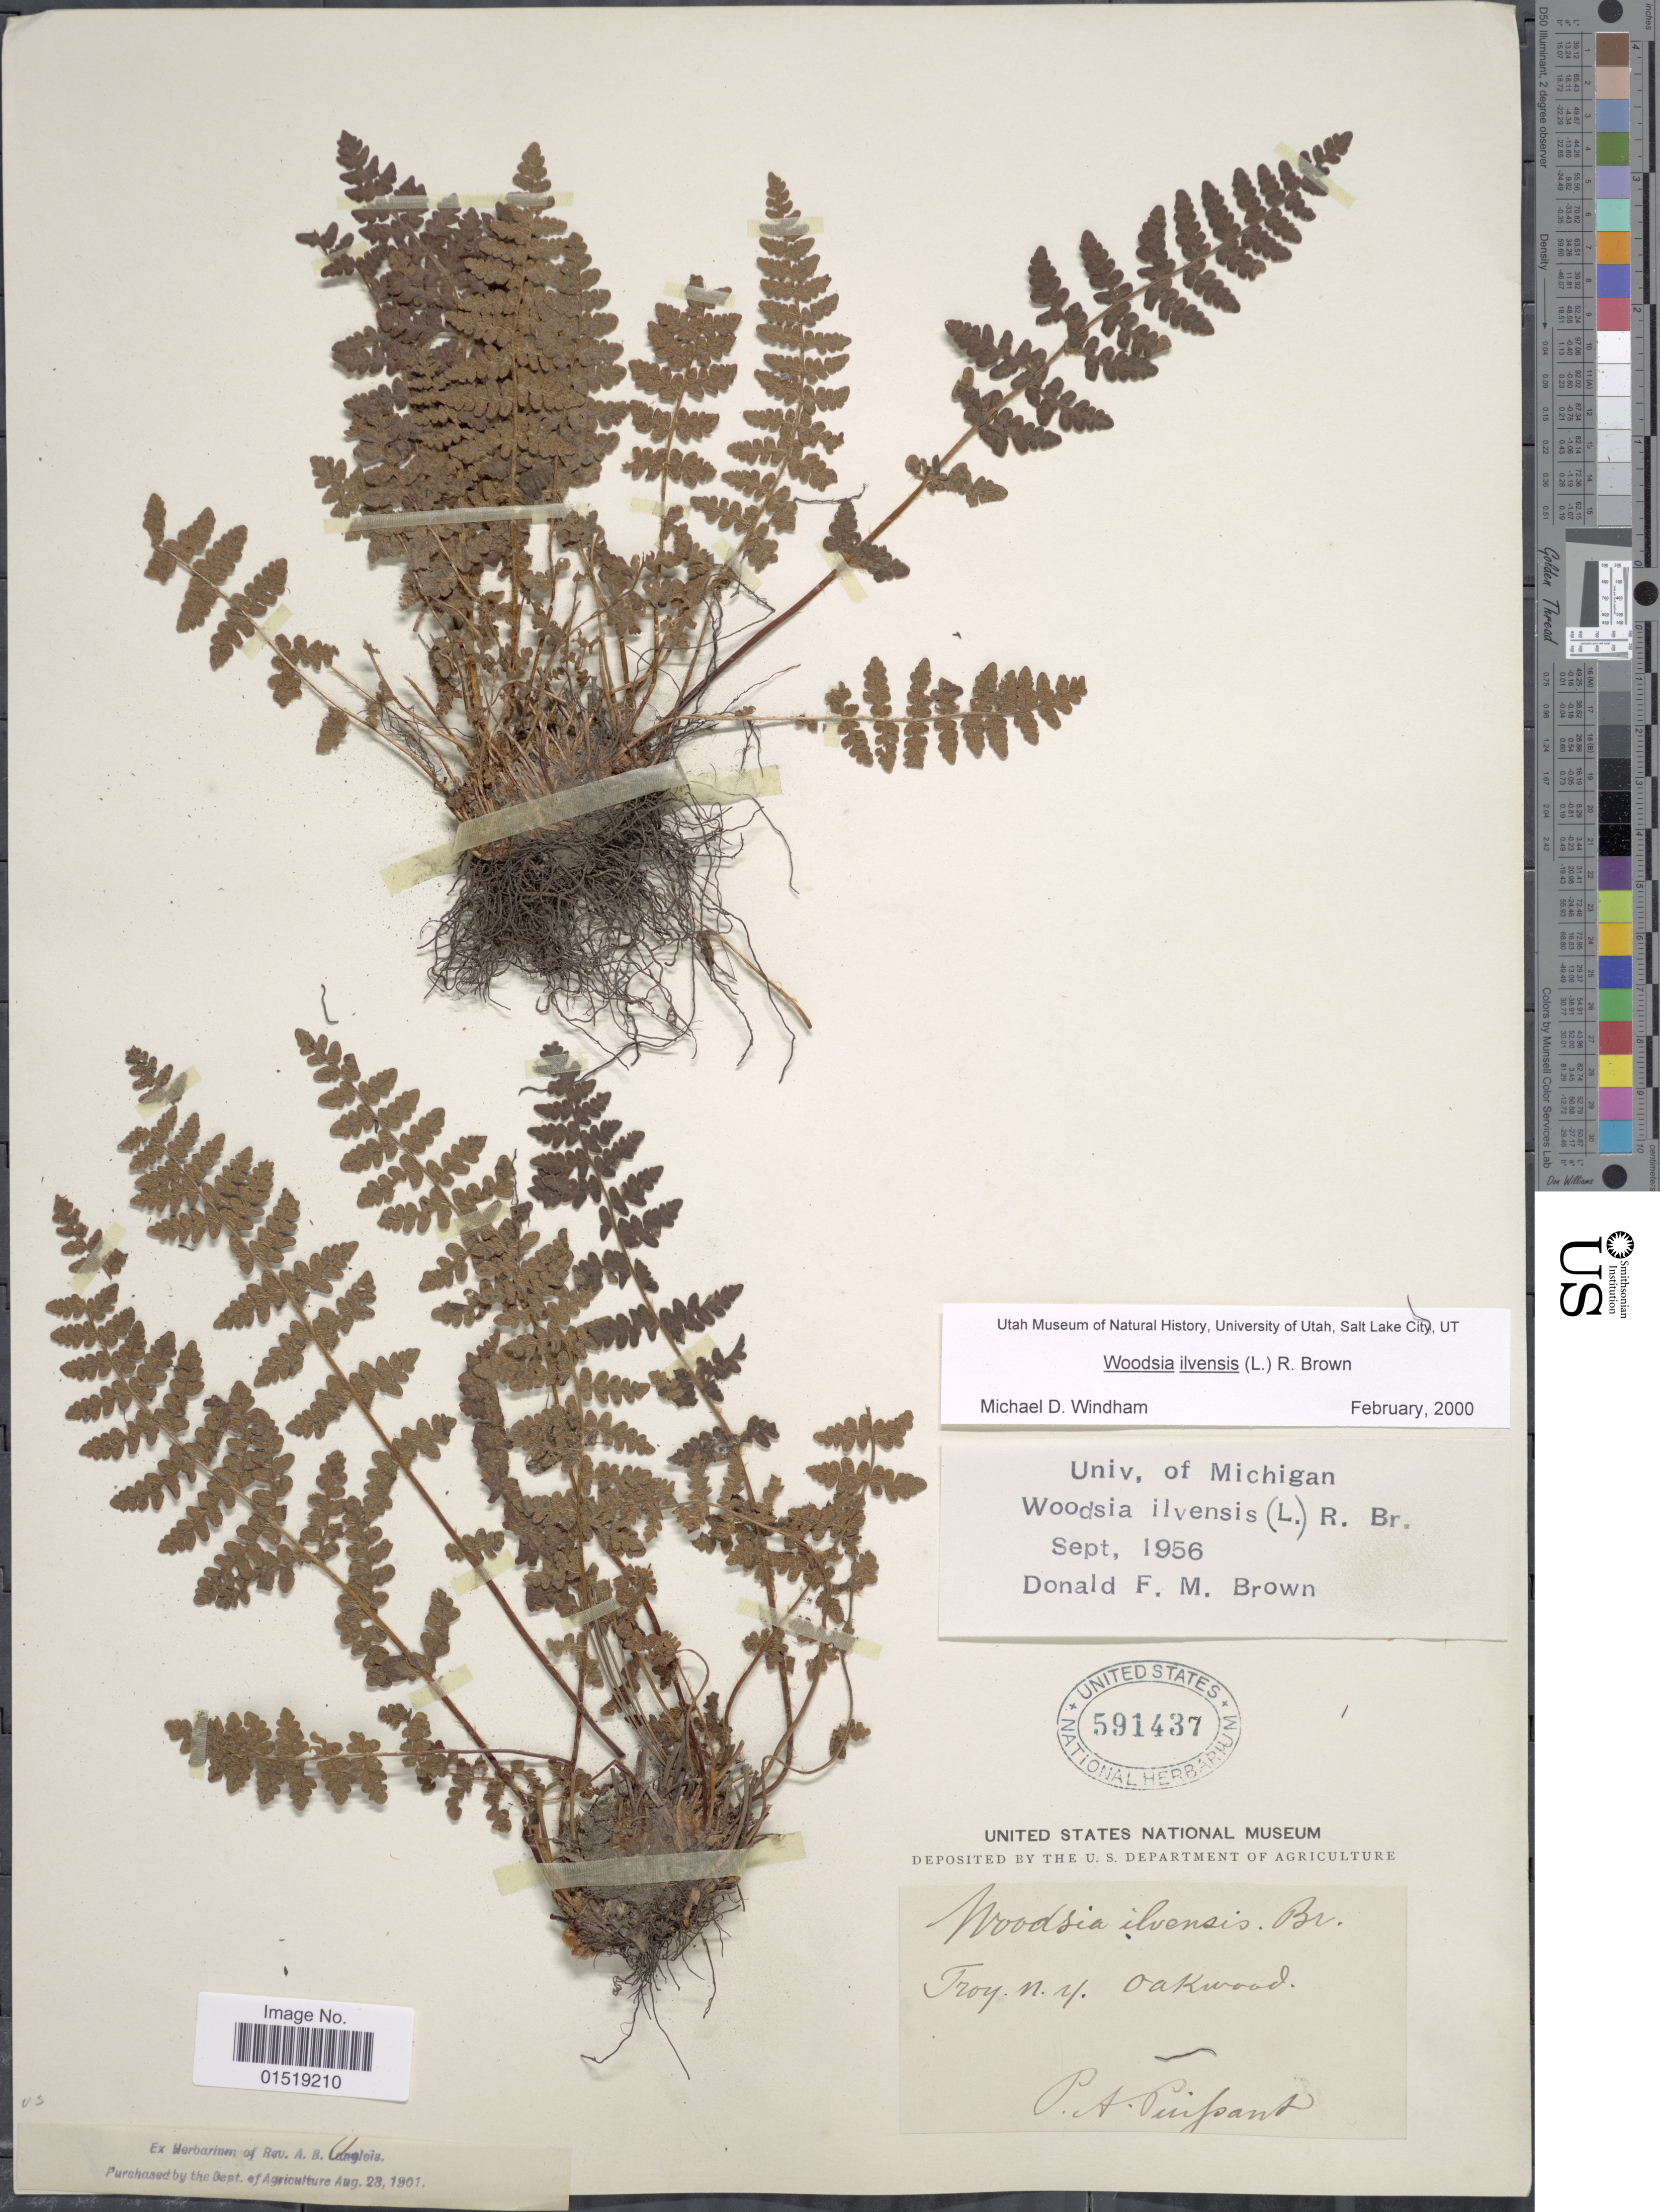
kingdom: Plantae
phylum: Tracheophyta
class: Polypodiopsida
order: Polypodiales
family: Woodsiaceae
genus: Woodsia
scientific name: Woodsia ilvensis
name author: (L.) R. Br.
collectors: P. Puissant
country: United States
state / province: New York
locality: Troy N.Y. Oakwood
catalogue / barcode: US 591437